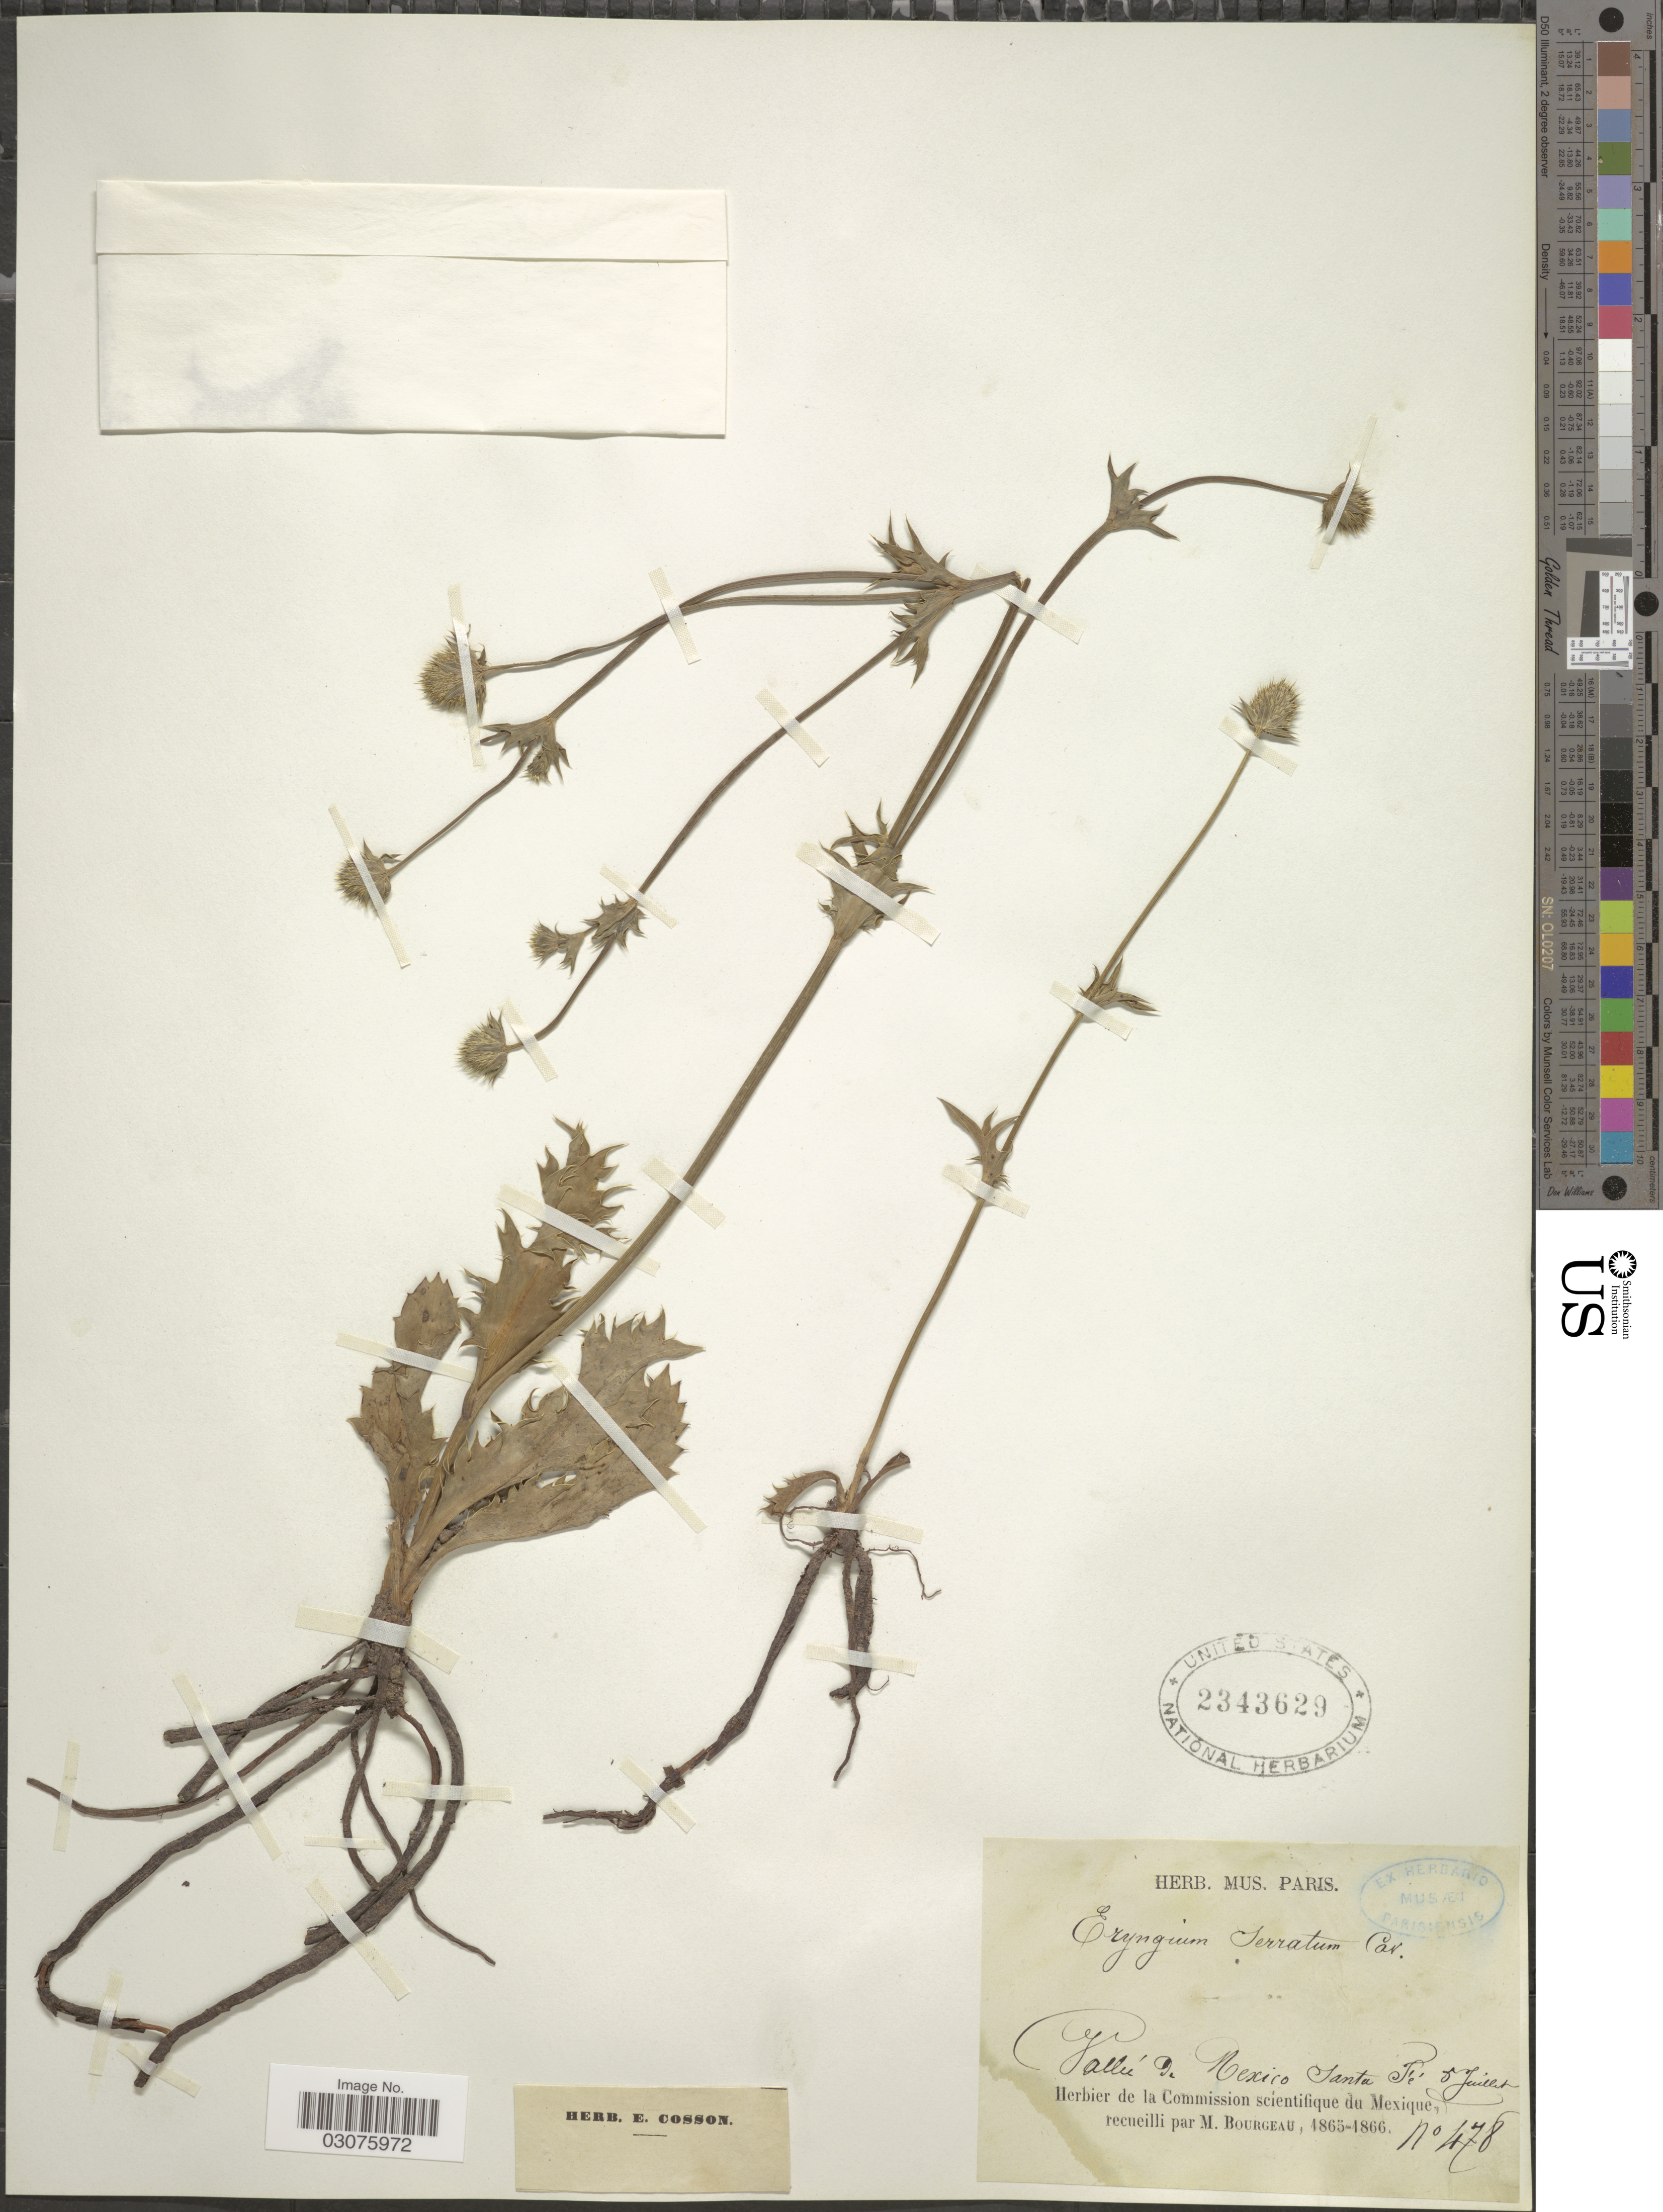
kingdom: Plantae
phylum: Tracheophyta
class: Magnoliopsida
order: Apiales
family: Apiaceae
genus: Eryngium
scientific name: Eryngium serratum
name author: Cav.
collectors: M. Bourgeau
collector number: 478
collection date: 1865-07-05/1866-07-05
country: Mexico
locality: Vallée de Mexico Santa Fé.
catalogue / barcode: US 2343629